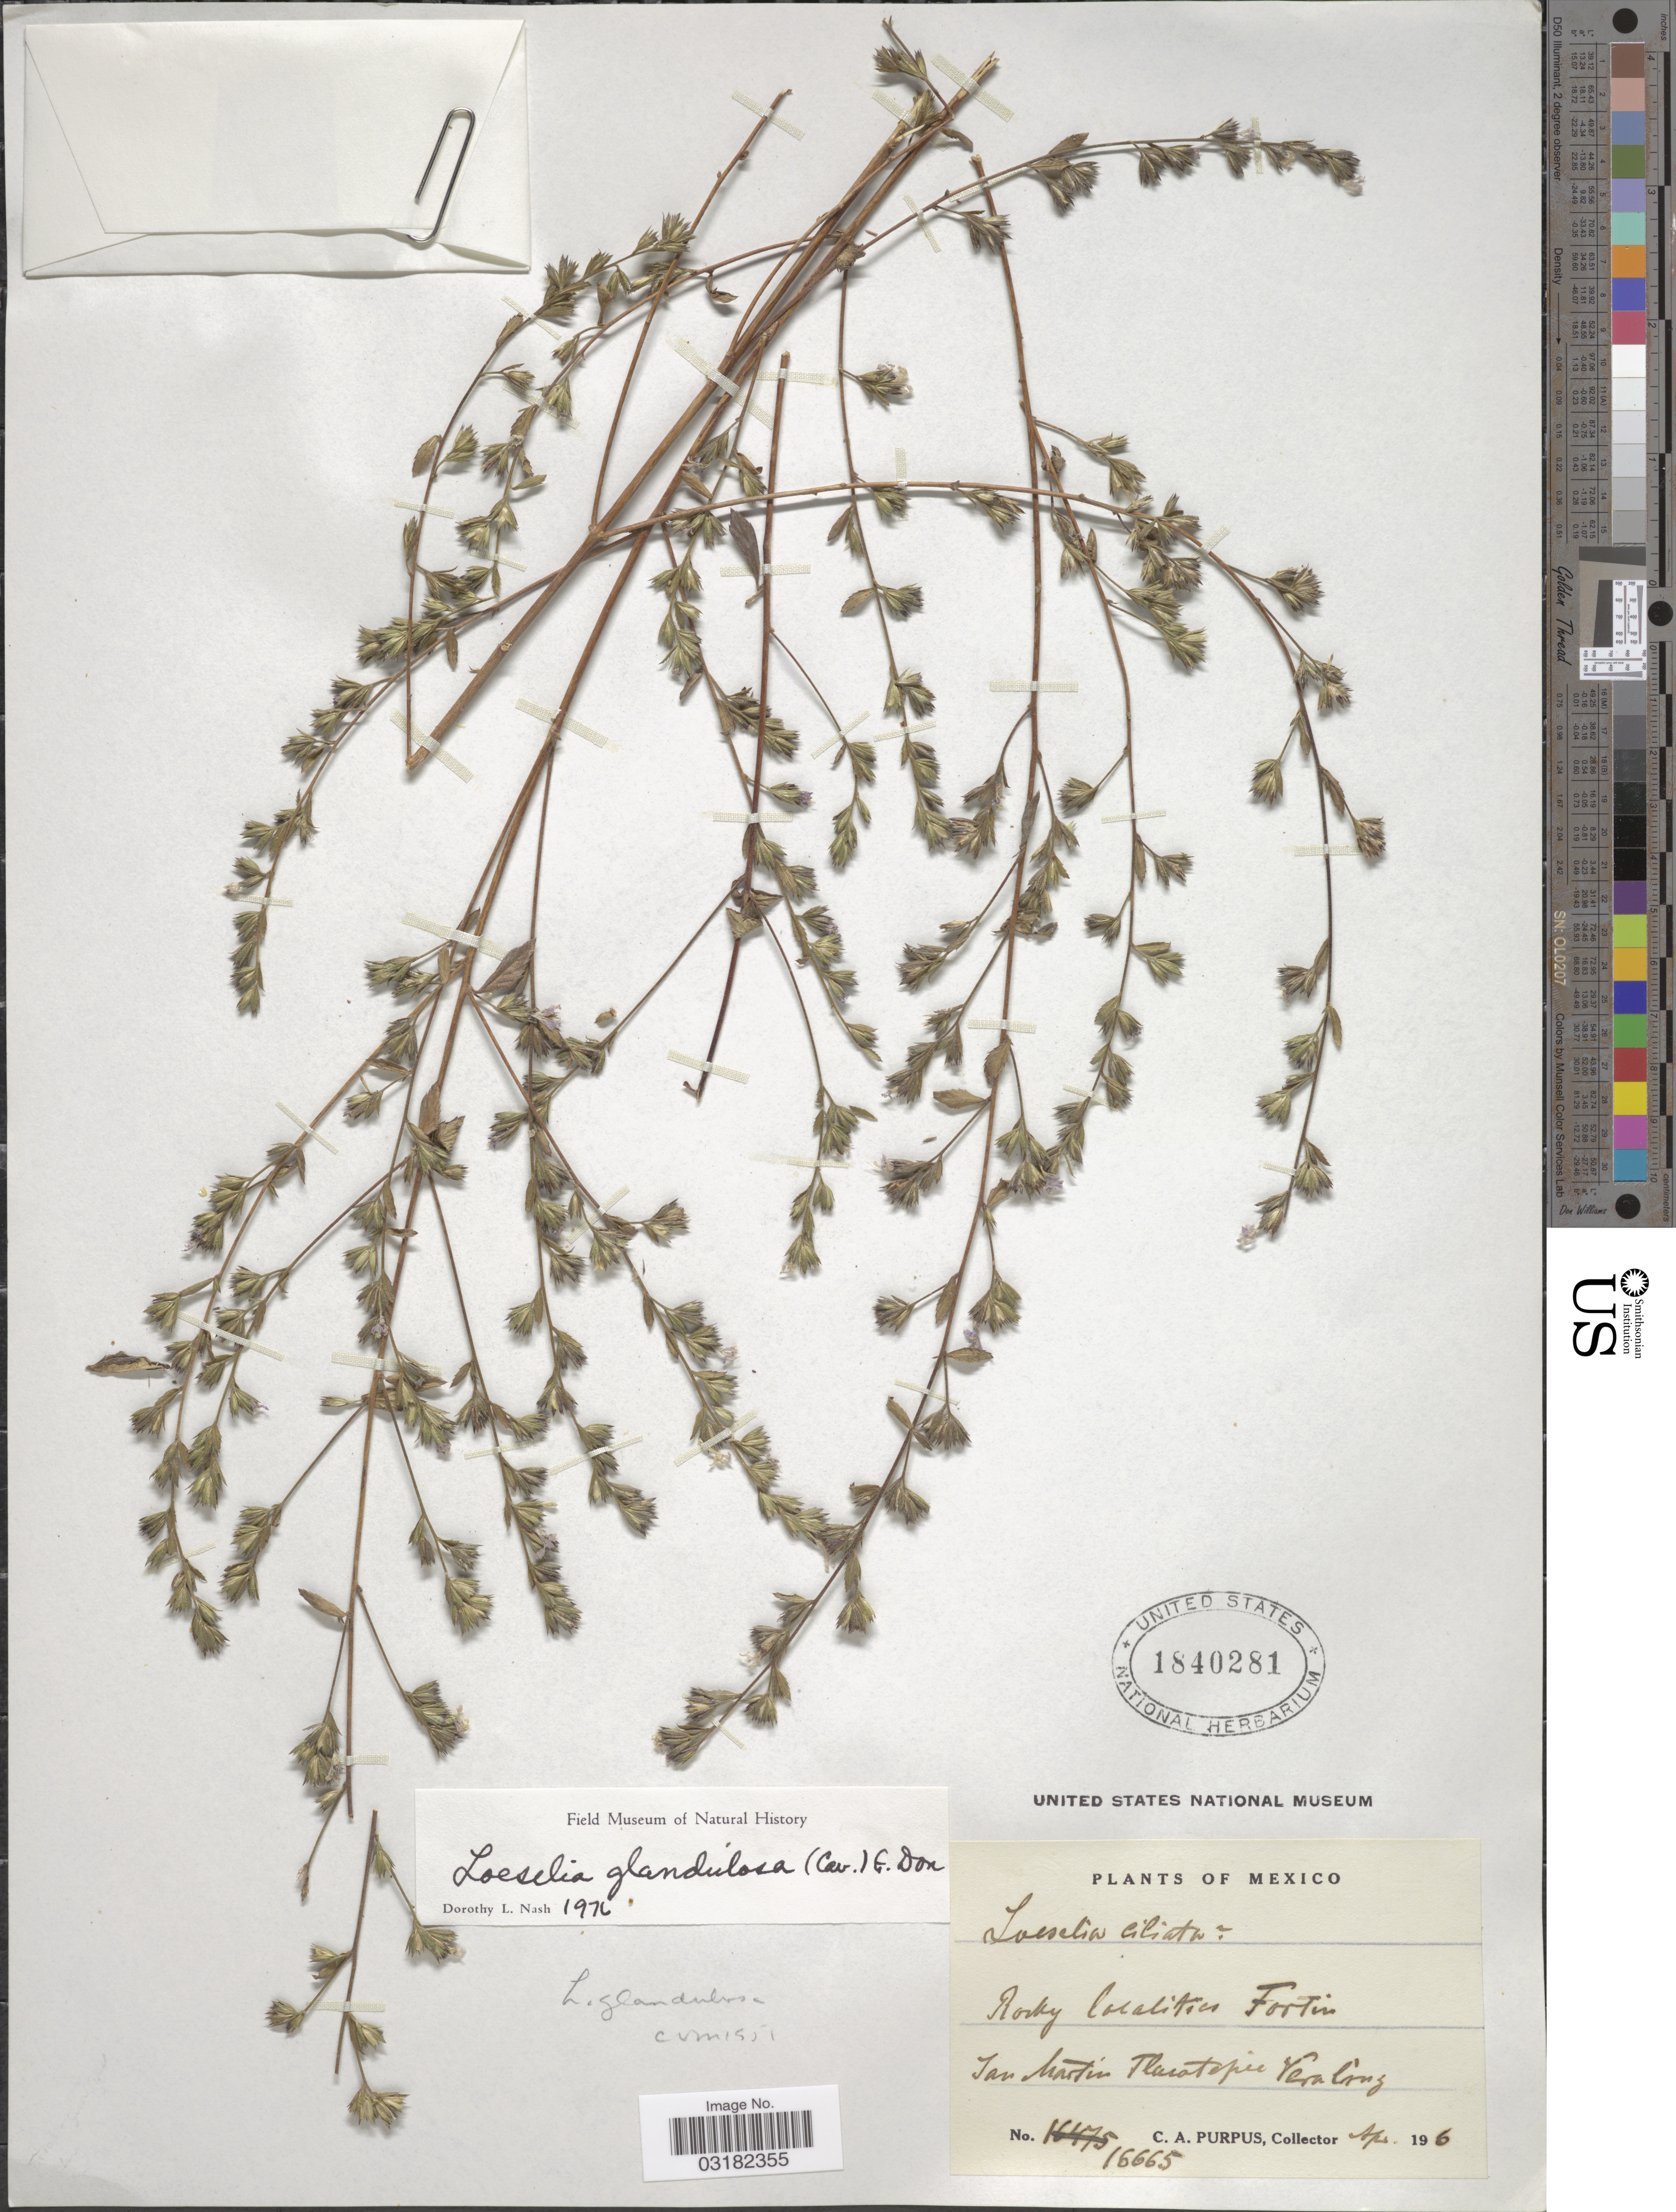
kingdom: Plantae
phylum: Tracheophyta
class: Magnoliopsida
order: Ericales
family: Polemoniaceae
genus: Loeselia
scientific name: Loeselia glandulosa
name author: (Cav.) G. Don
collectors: C. A. Purpus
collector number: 16665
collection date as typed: Apr 196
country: Mexico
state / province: Veracruz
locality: San Martin Tlacotepic Vera Cruz.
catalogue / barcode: US 1840281